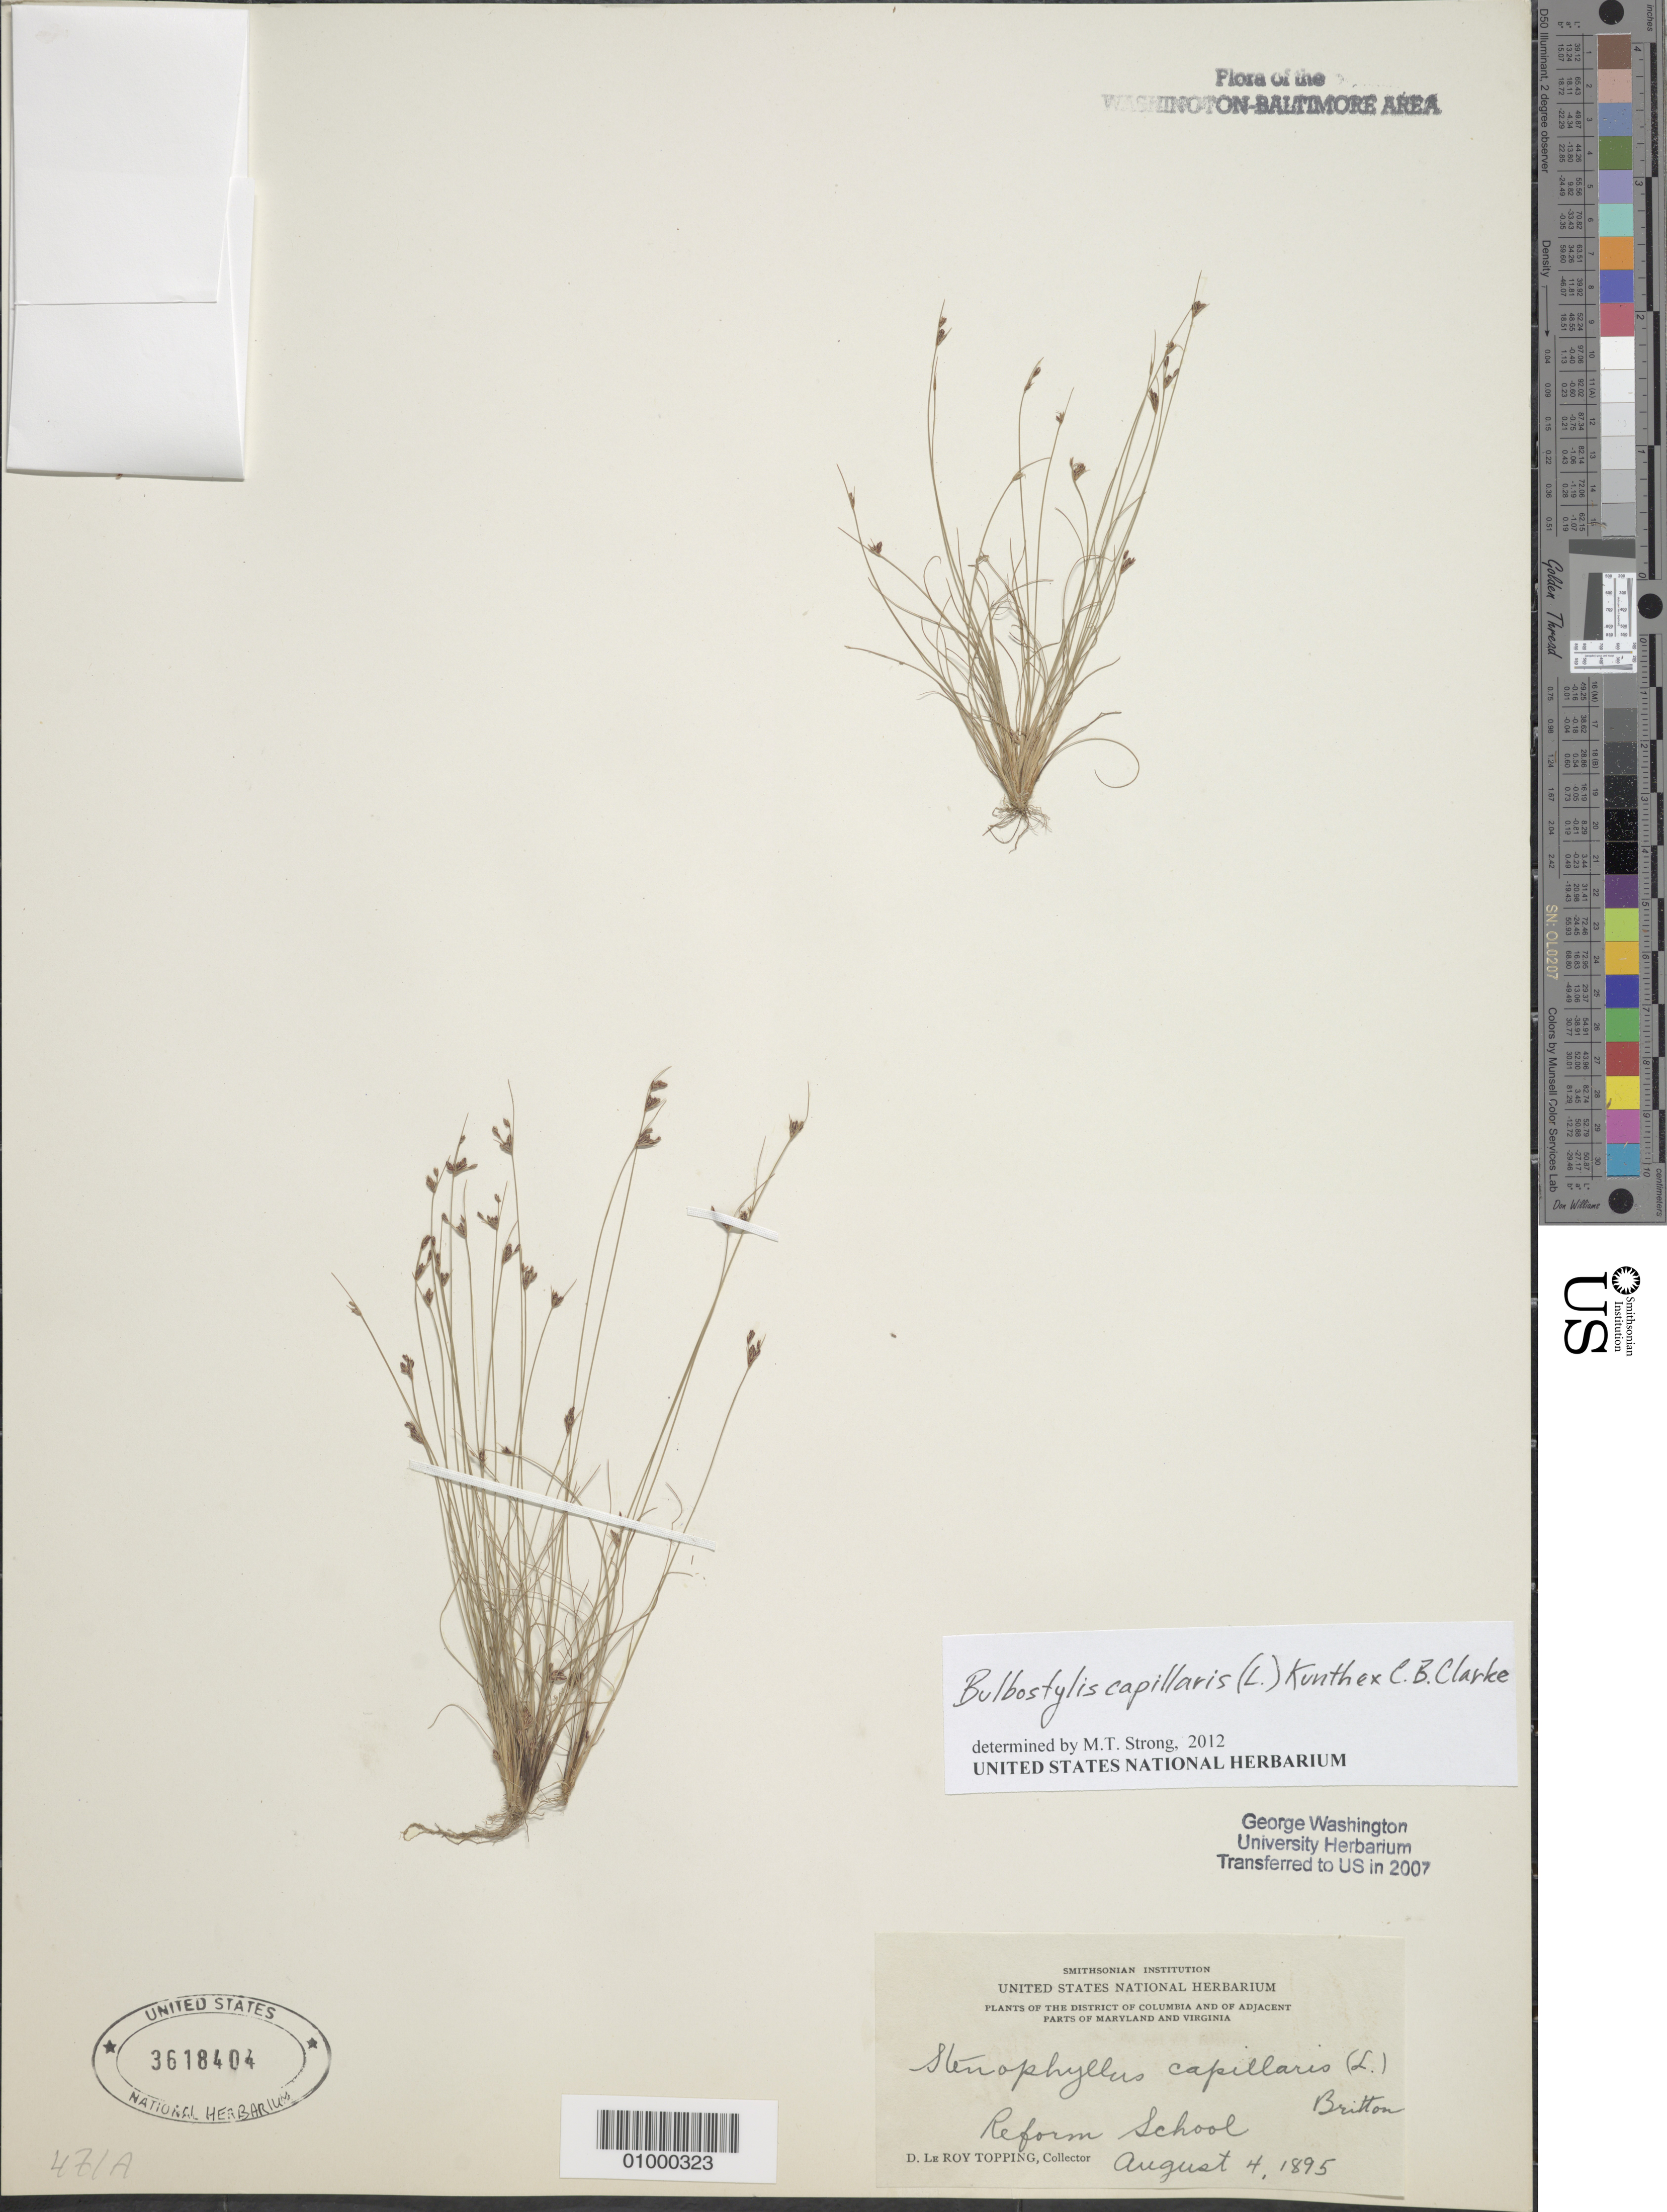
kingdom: Plantae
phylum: Tracheophyta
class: Liliopsida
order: Poales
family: Cyperaceae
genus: Bulbostylis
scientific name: Bulbostylis capillaris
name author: (L.) Kunth ex C.B. Clarke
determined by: Strong, M. T., (US), Smithsonian Institution - National Museum of Natural History (UNITED STATES)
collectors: D. L. Topping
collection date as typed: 04 Aug 1895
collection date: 1895-08-04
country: United States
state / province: District of Columbia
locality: Reform School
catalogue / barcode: US 3618404